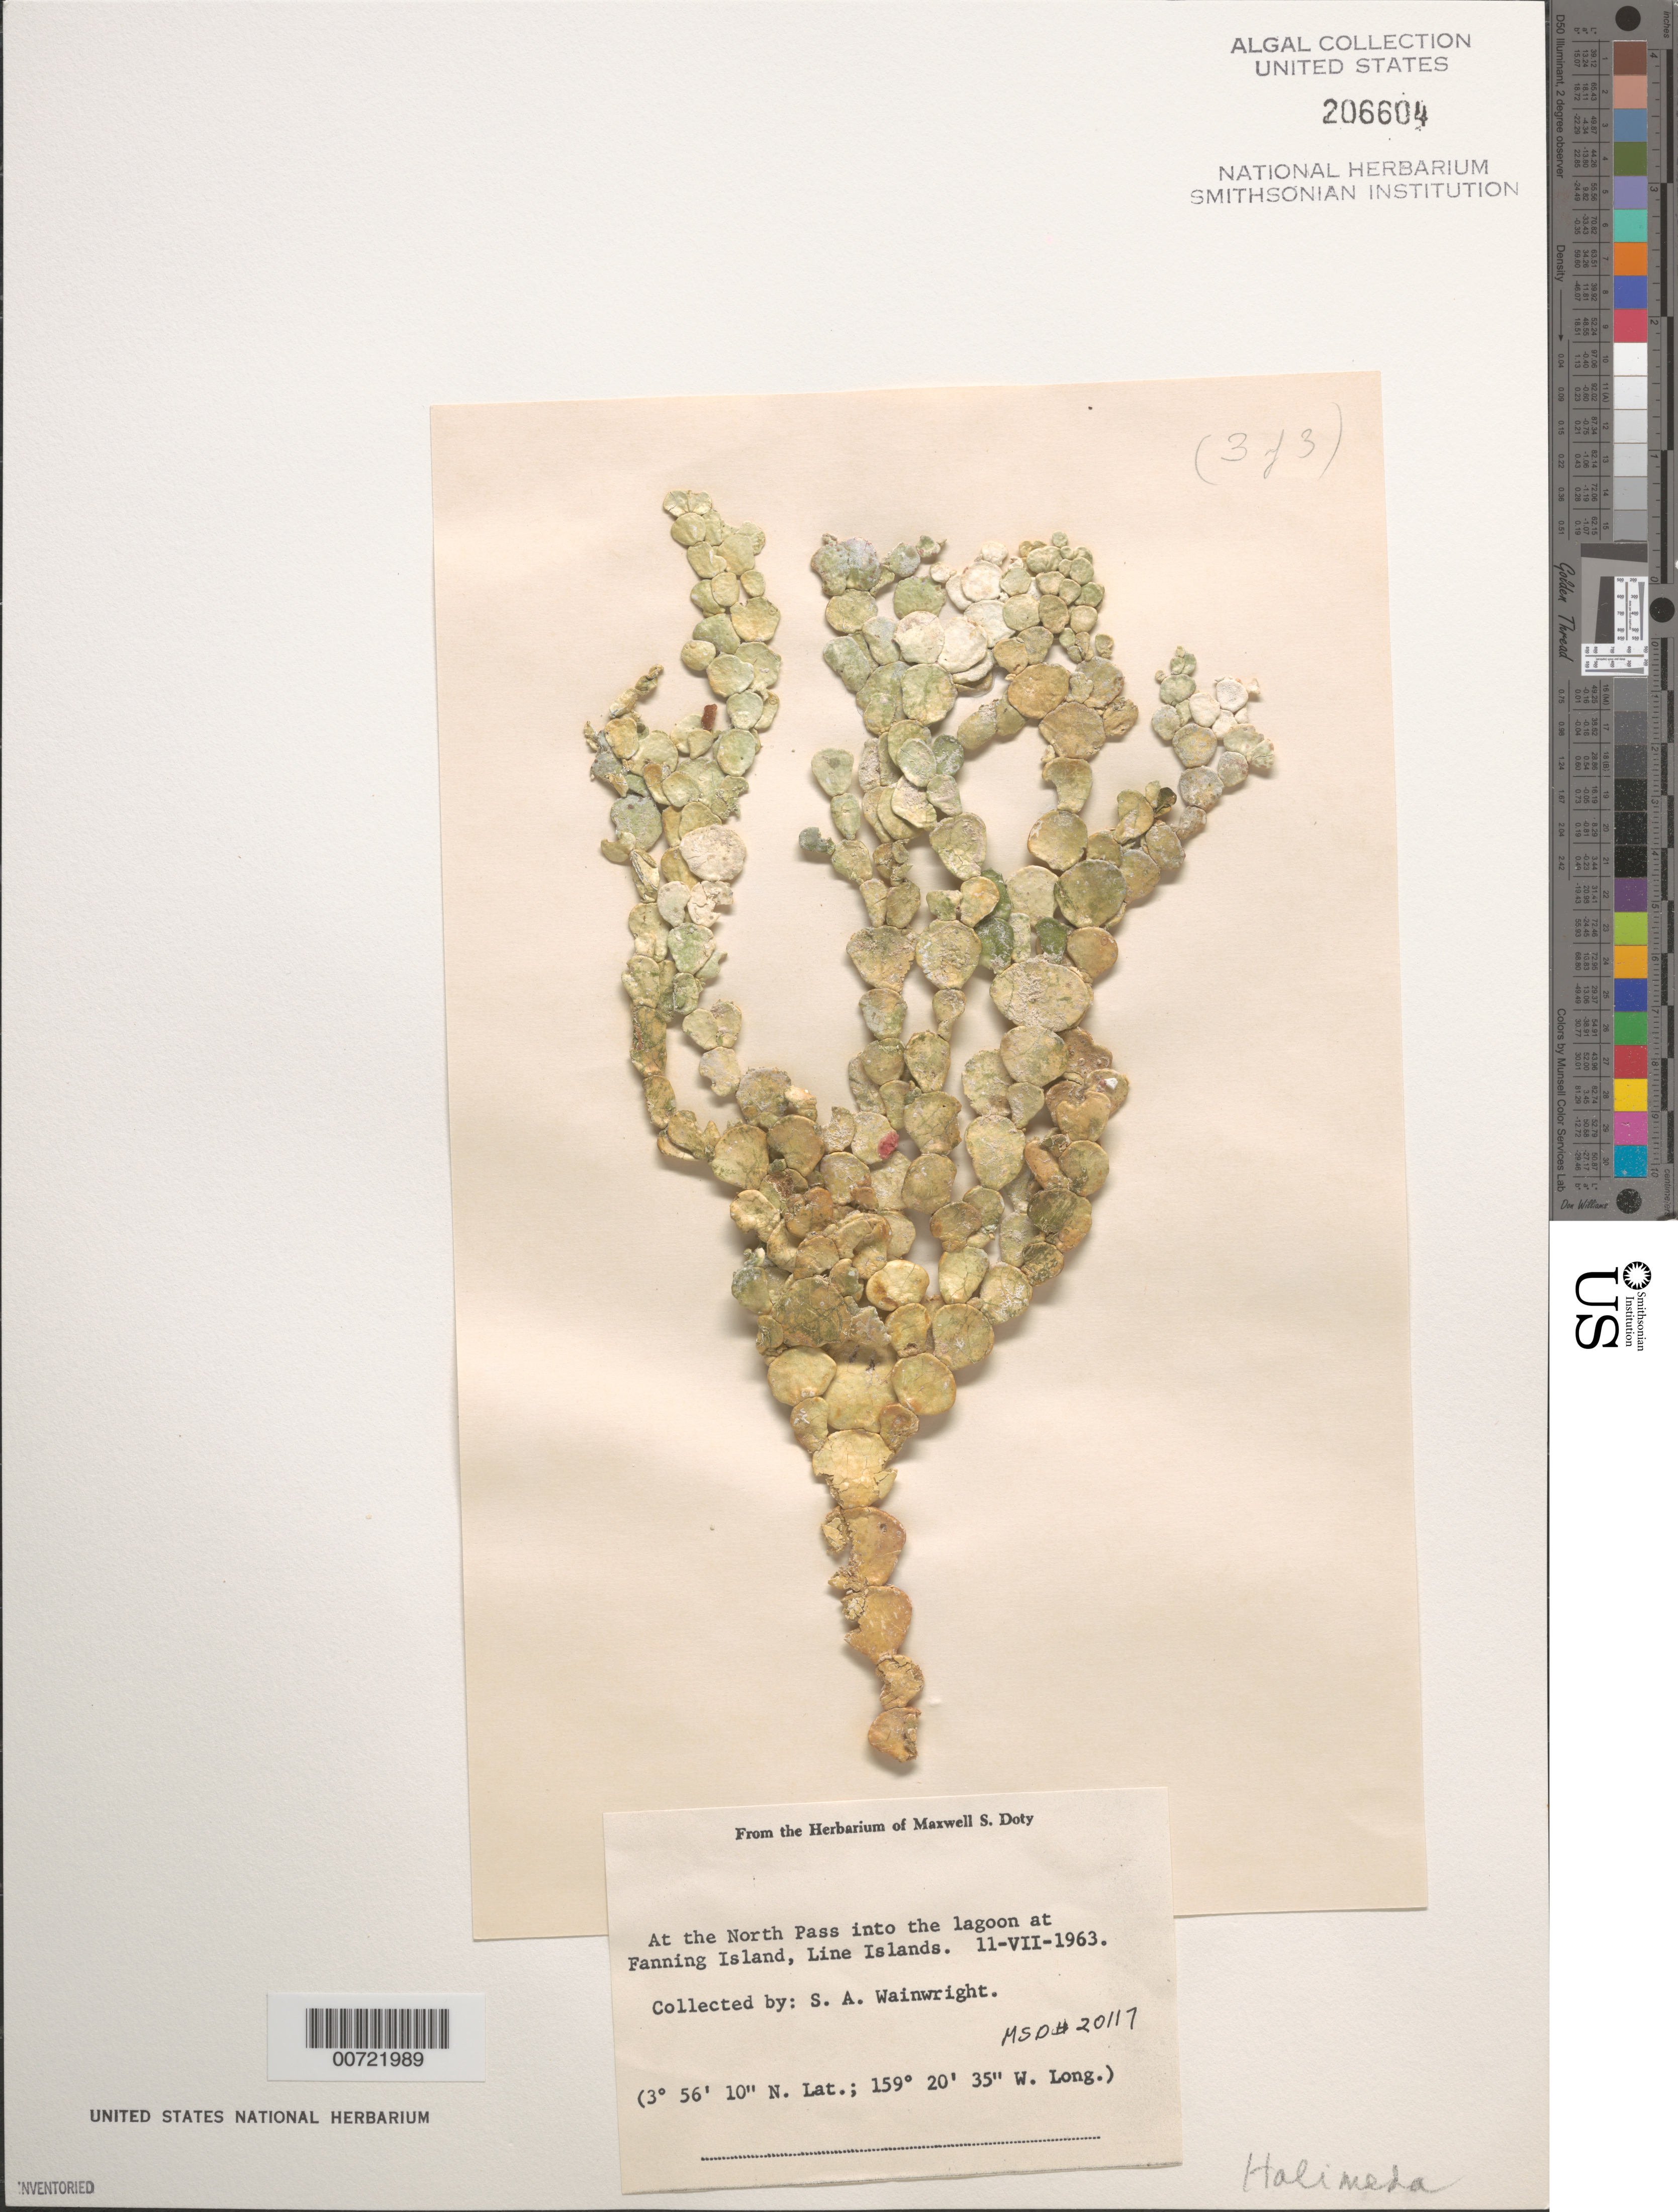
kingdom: Plantae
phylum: Chlorophyta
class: Ulvophyceae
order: Bryopsidales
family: Halimedaceae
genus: Halimeda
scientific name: Halimeda sp.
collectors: S. Wainwright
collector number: MSD 20117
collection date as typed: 11 Jul 1963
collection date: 1963-07-11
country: Kiribati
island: Tabuaeran (Fanning) I.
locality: North Pass into the lagoon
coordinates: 3 56' 10" N, 159 20' 35" W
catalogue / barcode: US 206604